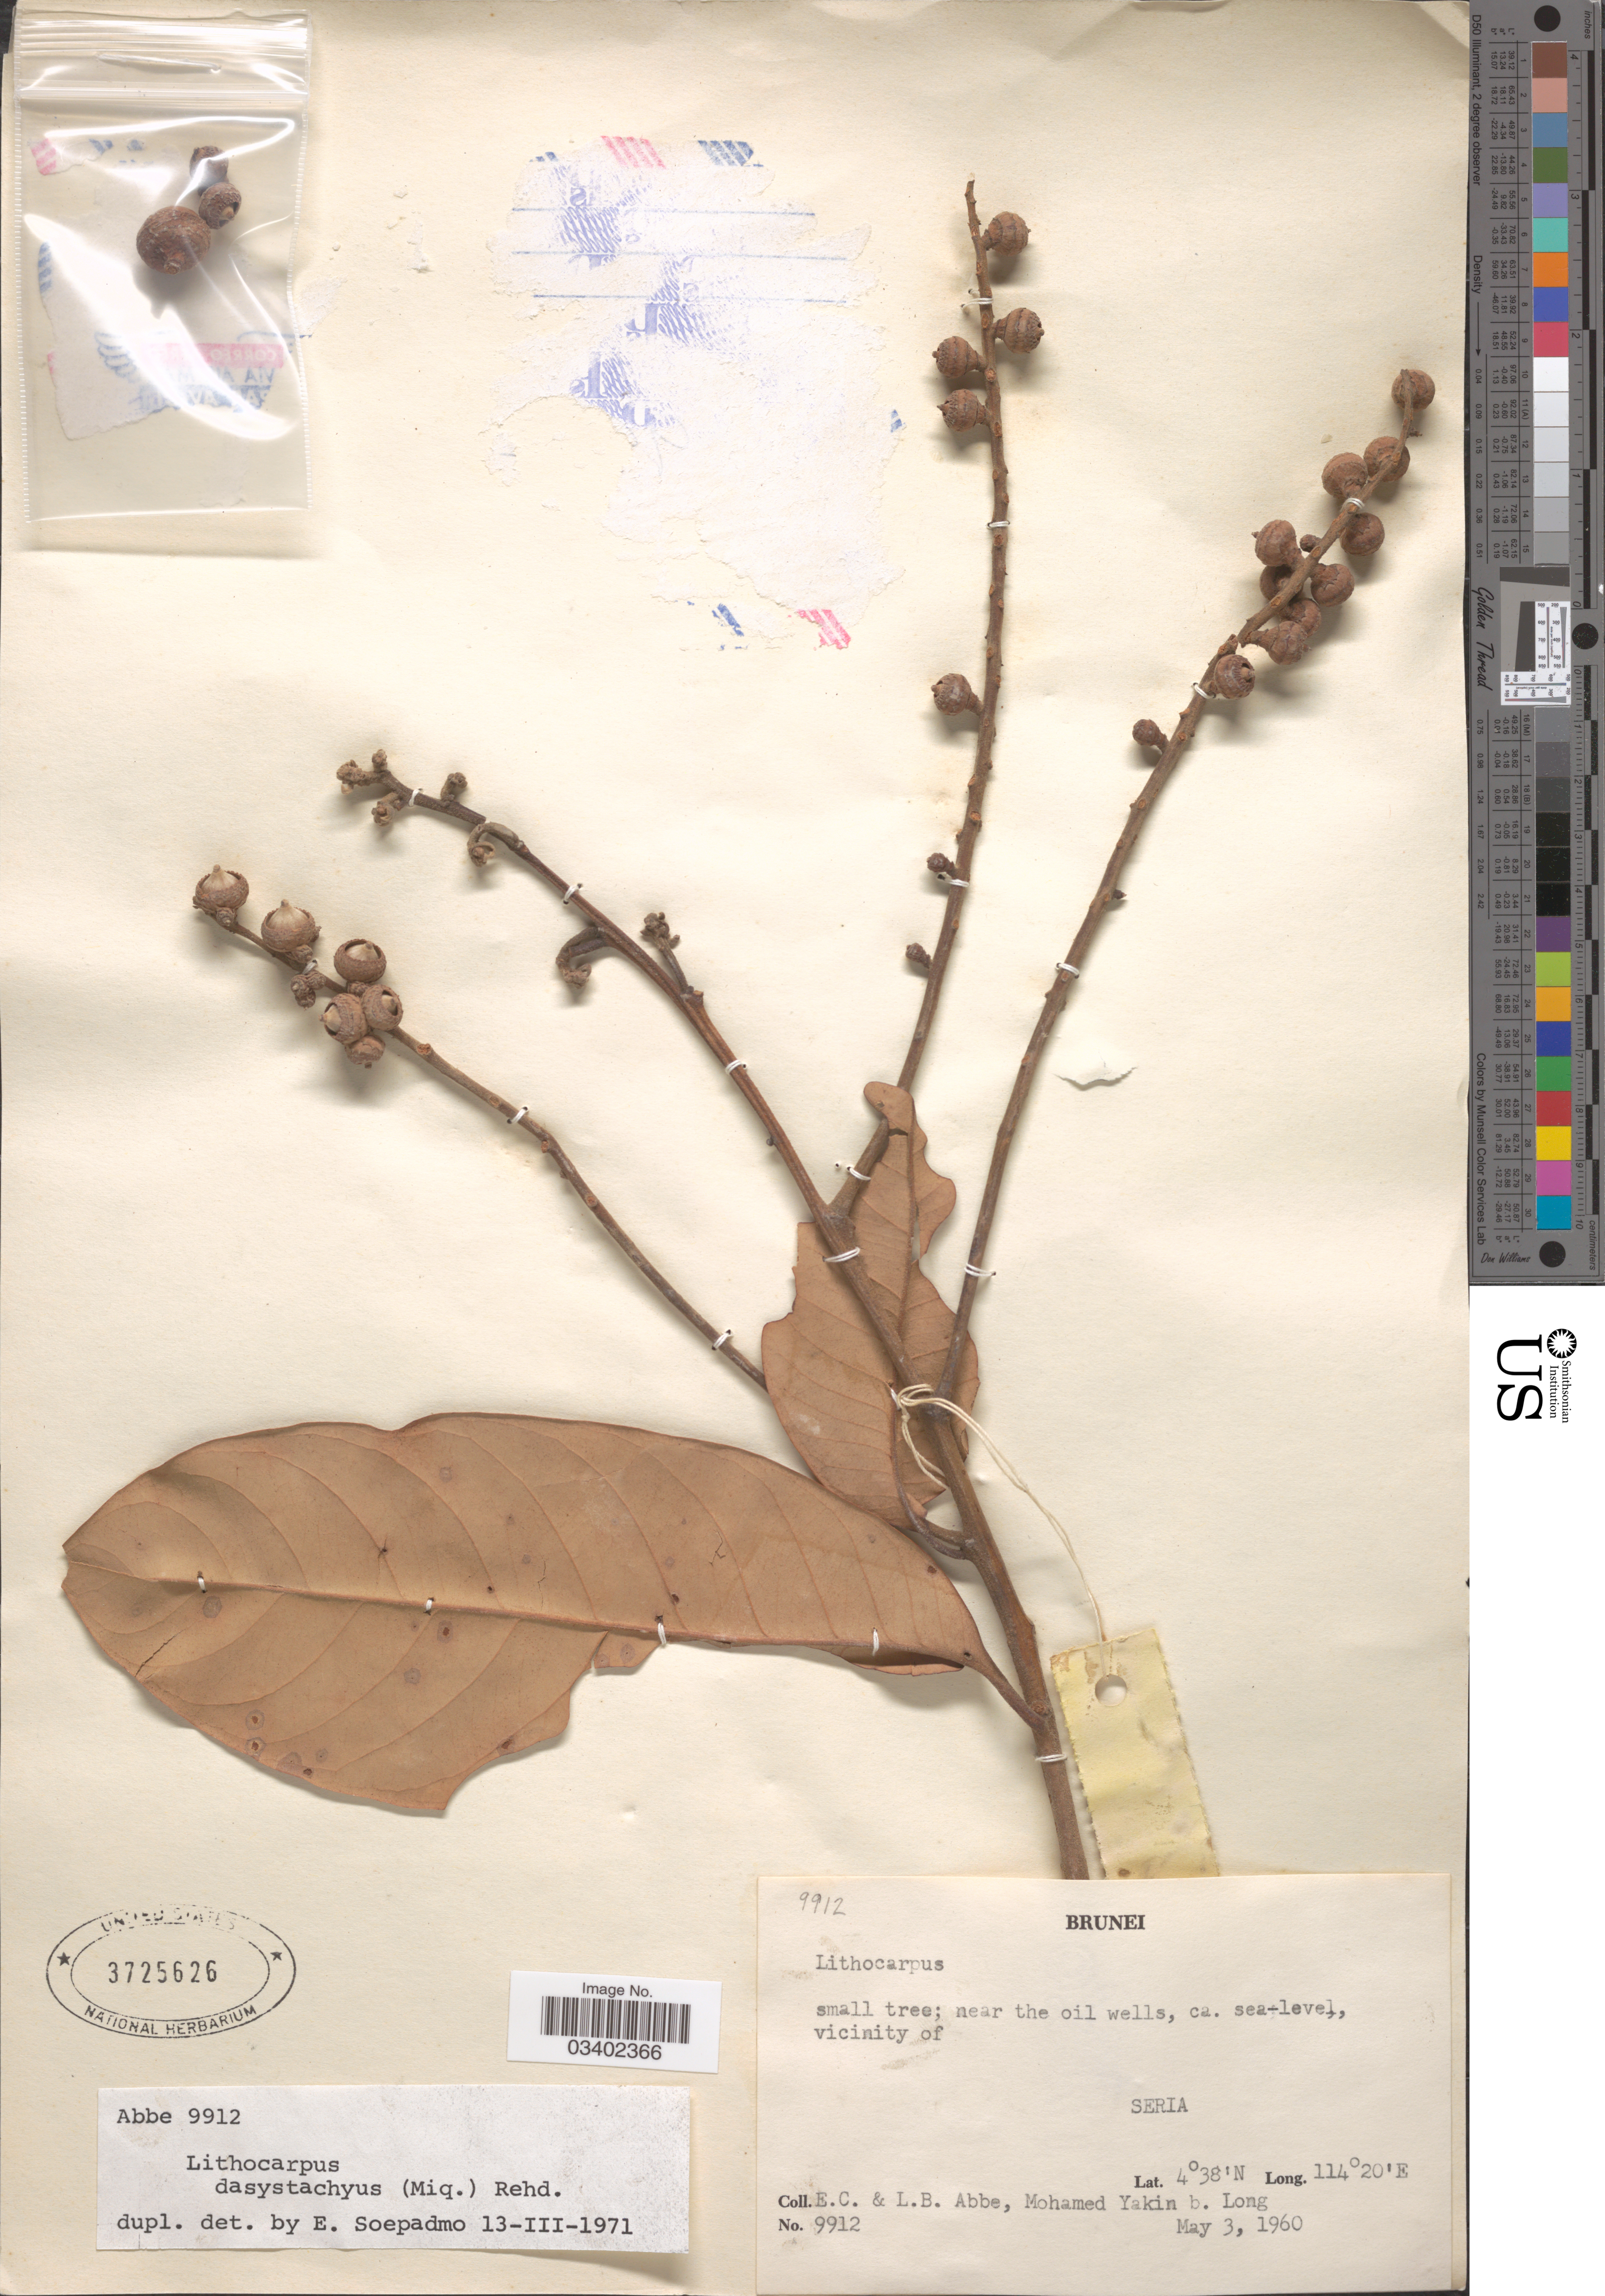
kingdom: Plantae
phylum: Tracheophyta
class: Magnoliopsida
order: Fagales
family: Fagaceae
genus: Lithocarpus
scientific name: Lithocarpus dasystachyus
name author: (Miq.) Rehder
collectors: E. C. Abbe, L. B. Abbe & M. Yakin b. Long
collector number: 9912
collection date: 1960-05-03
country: Brunei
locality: Vicinity of Seria.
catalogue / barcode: US 3725626